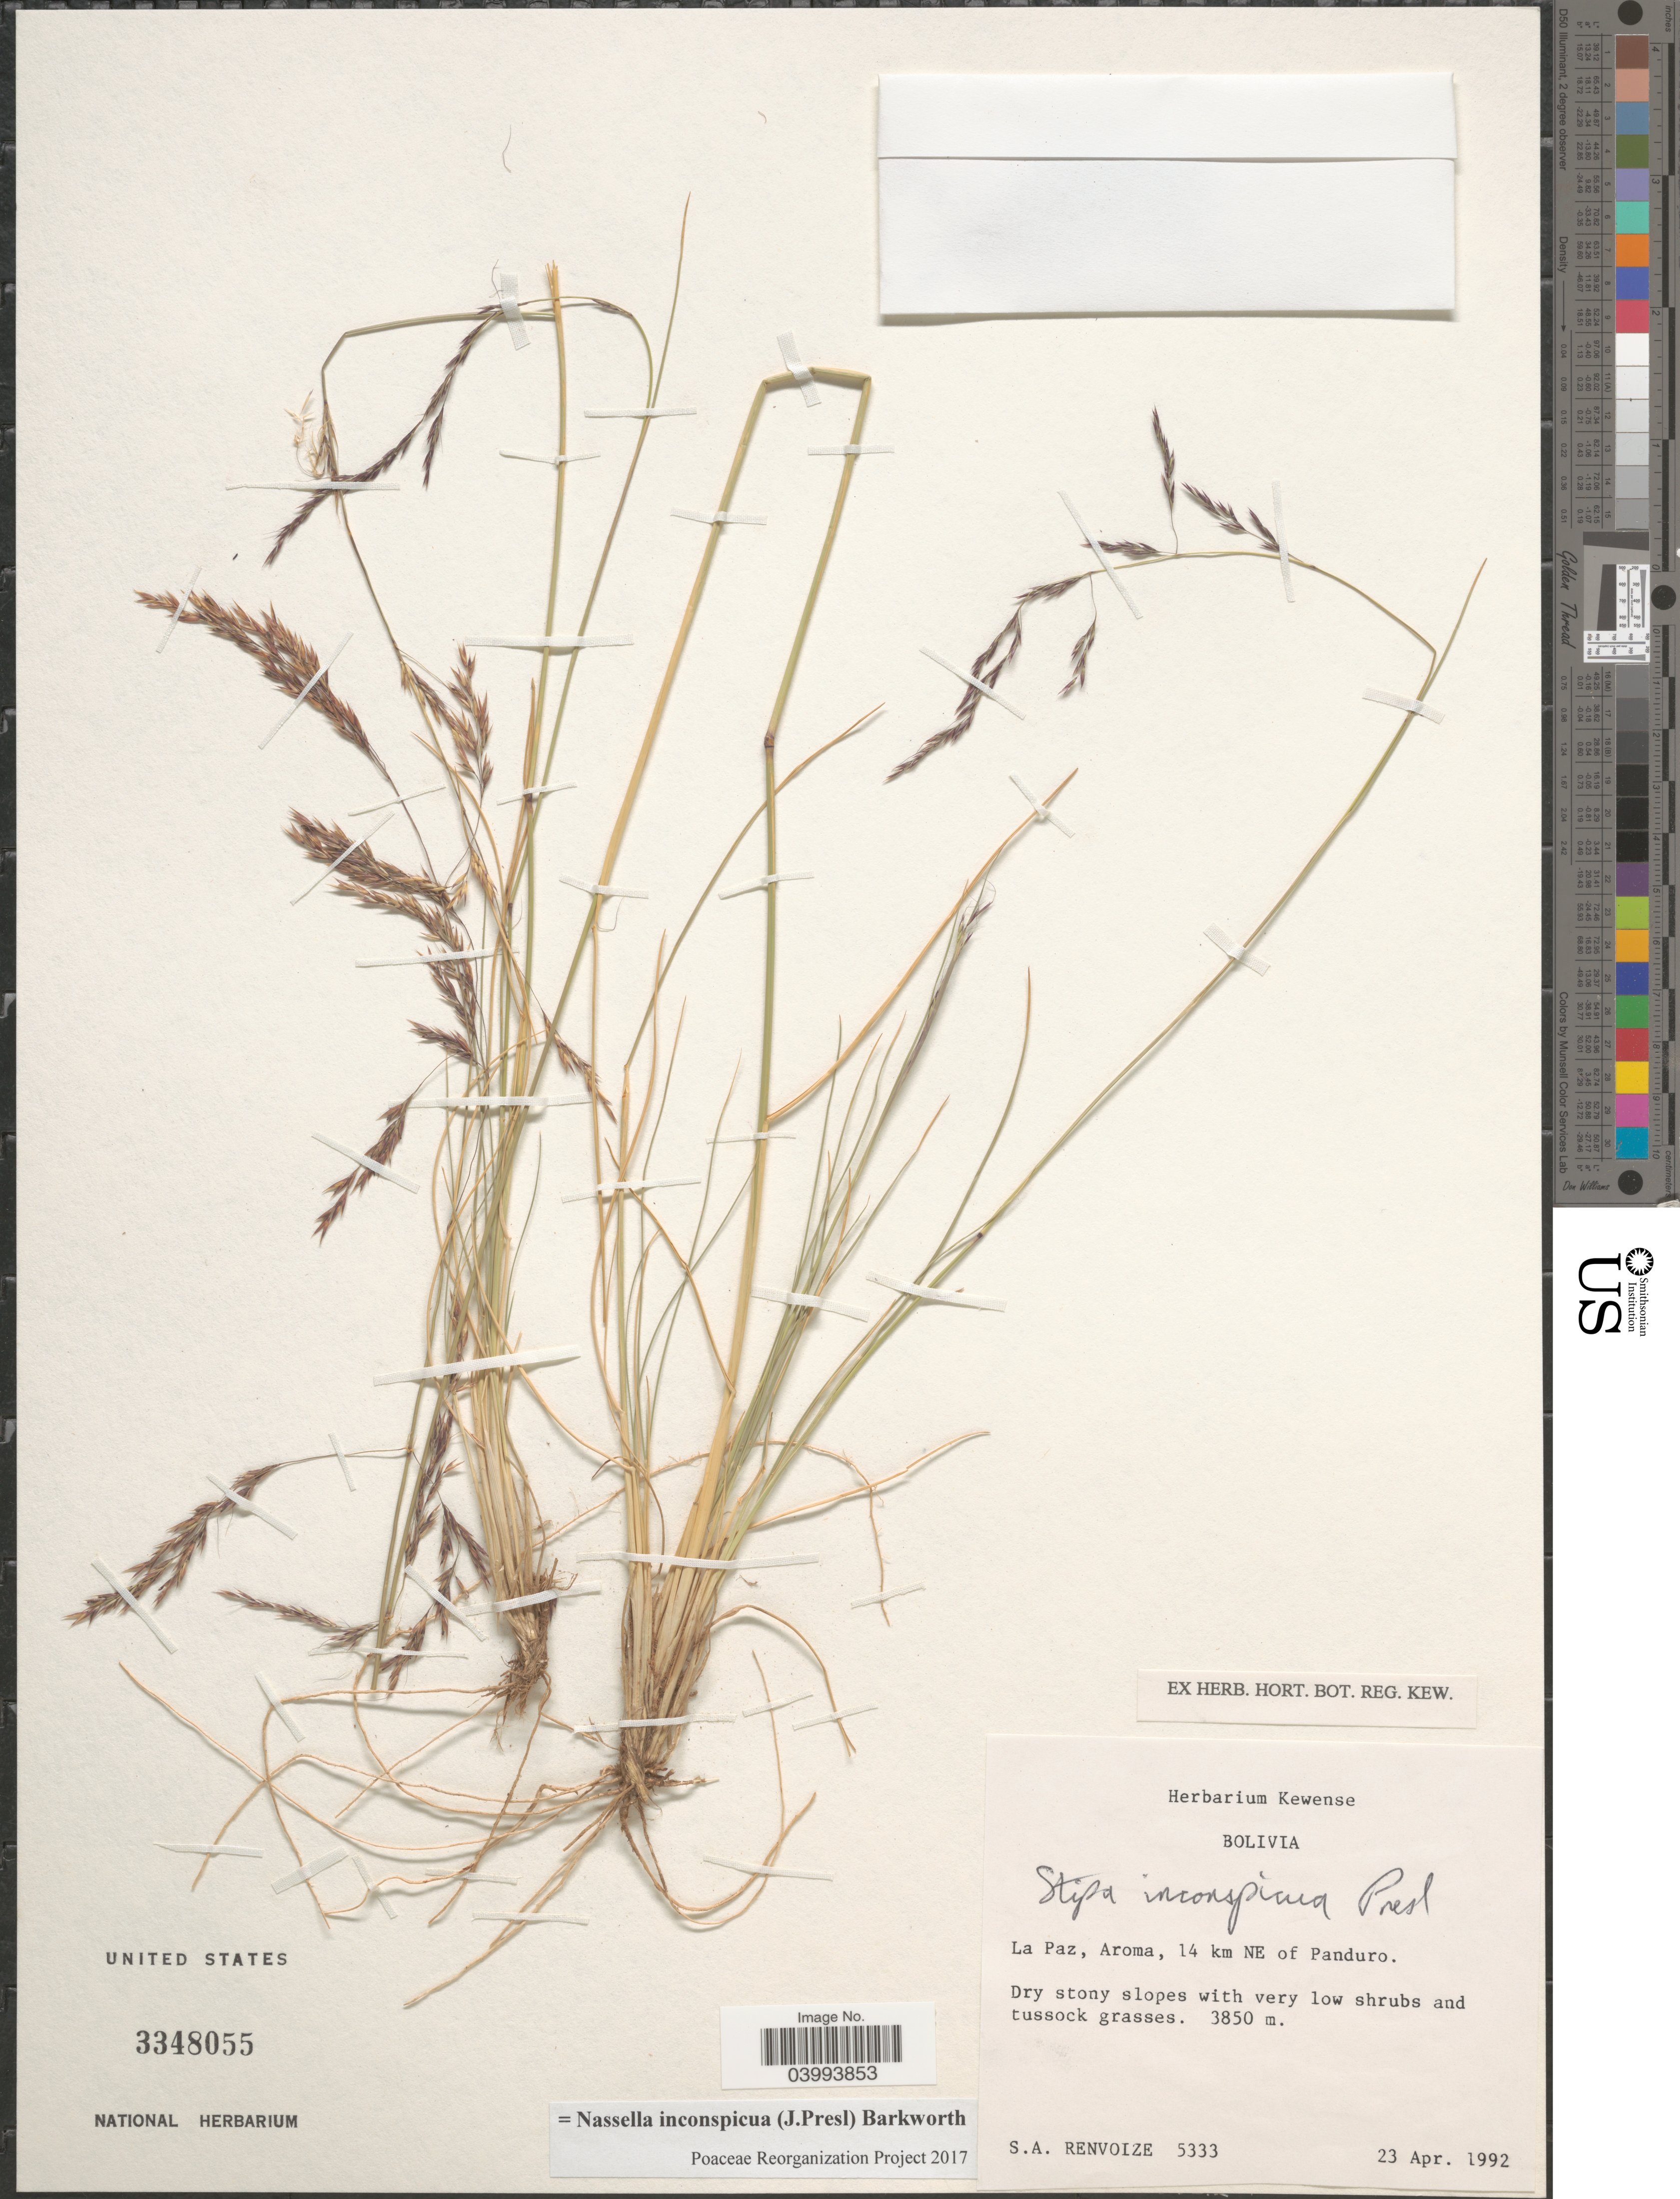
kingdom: Plantae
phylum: Tracheophyta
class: Liliopsida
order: Poales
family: Poaceae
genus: Nassella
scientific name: Nassella inconspicua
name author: (J. Presl) Barkworth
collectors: S. A. Renvoize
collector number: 5333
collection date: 1992-04-23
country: Bolivia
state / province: La Paz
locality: Aroma, 14 km NE of Panduro.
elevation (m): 3850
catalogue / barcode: US 3348055